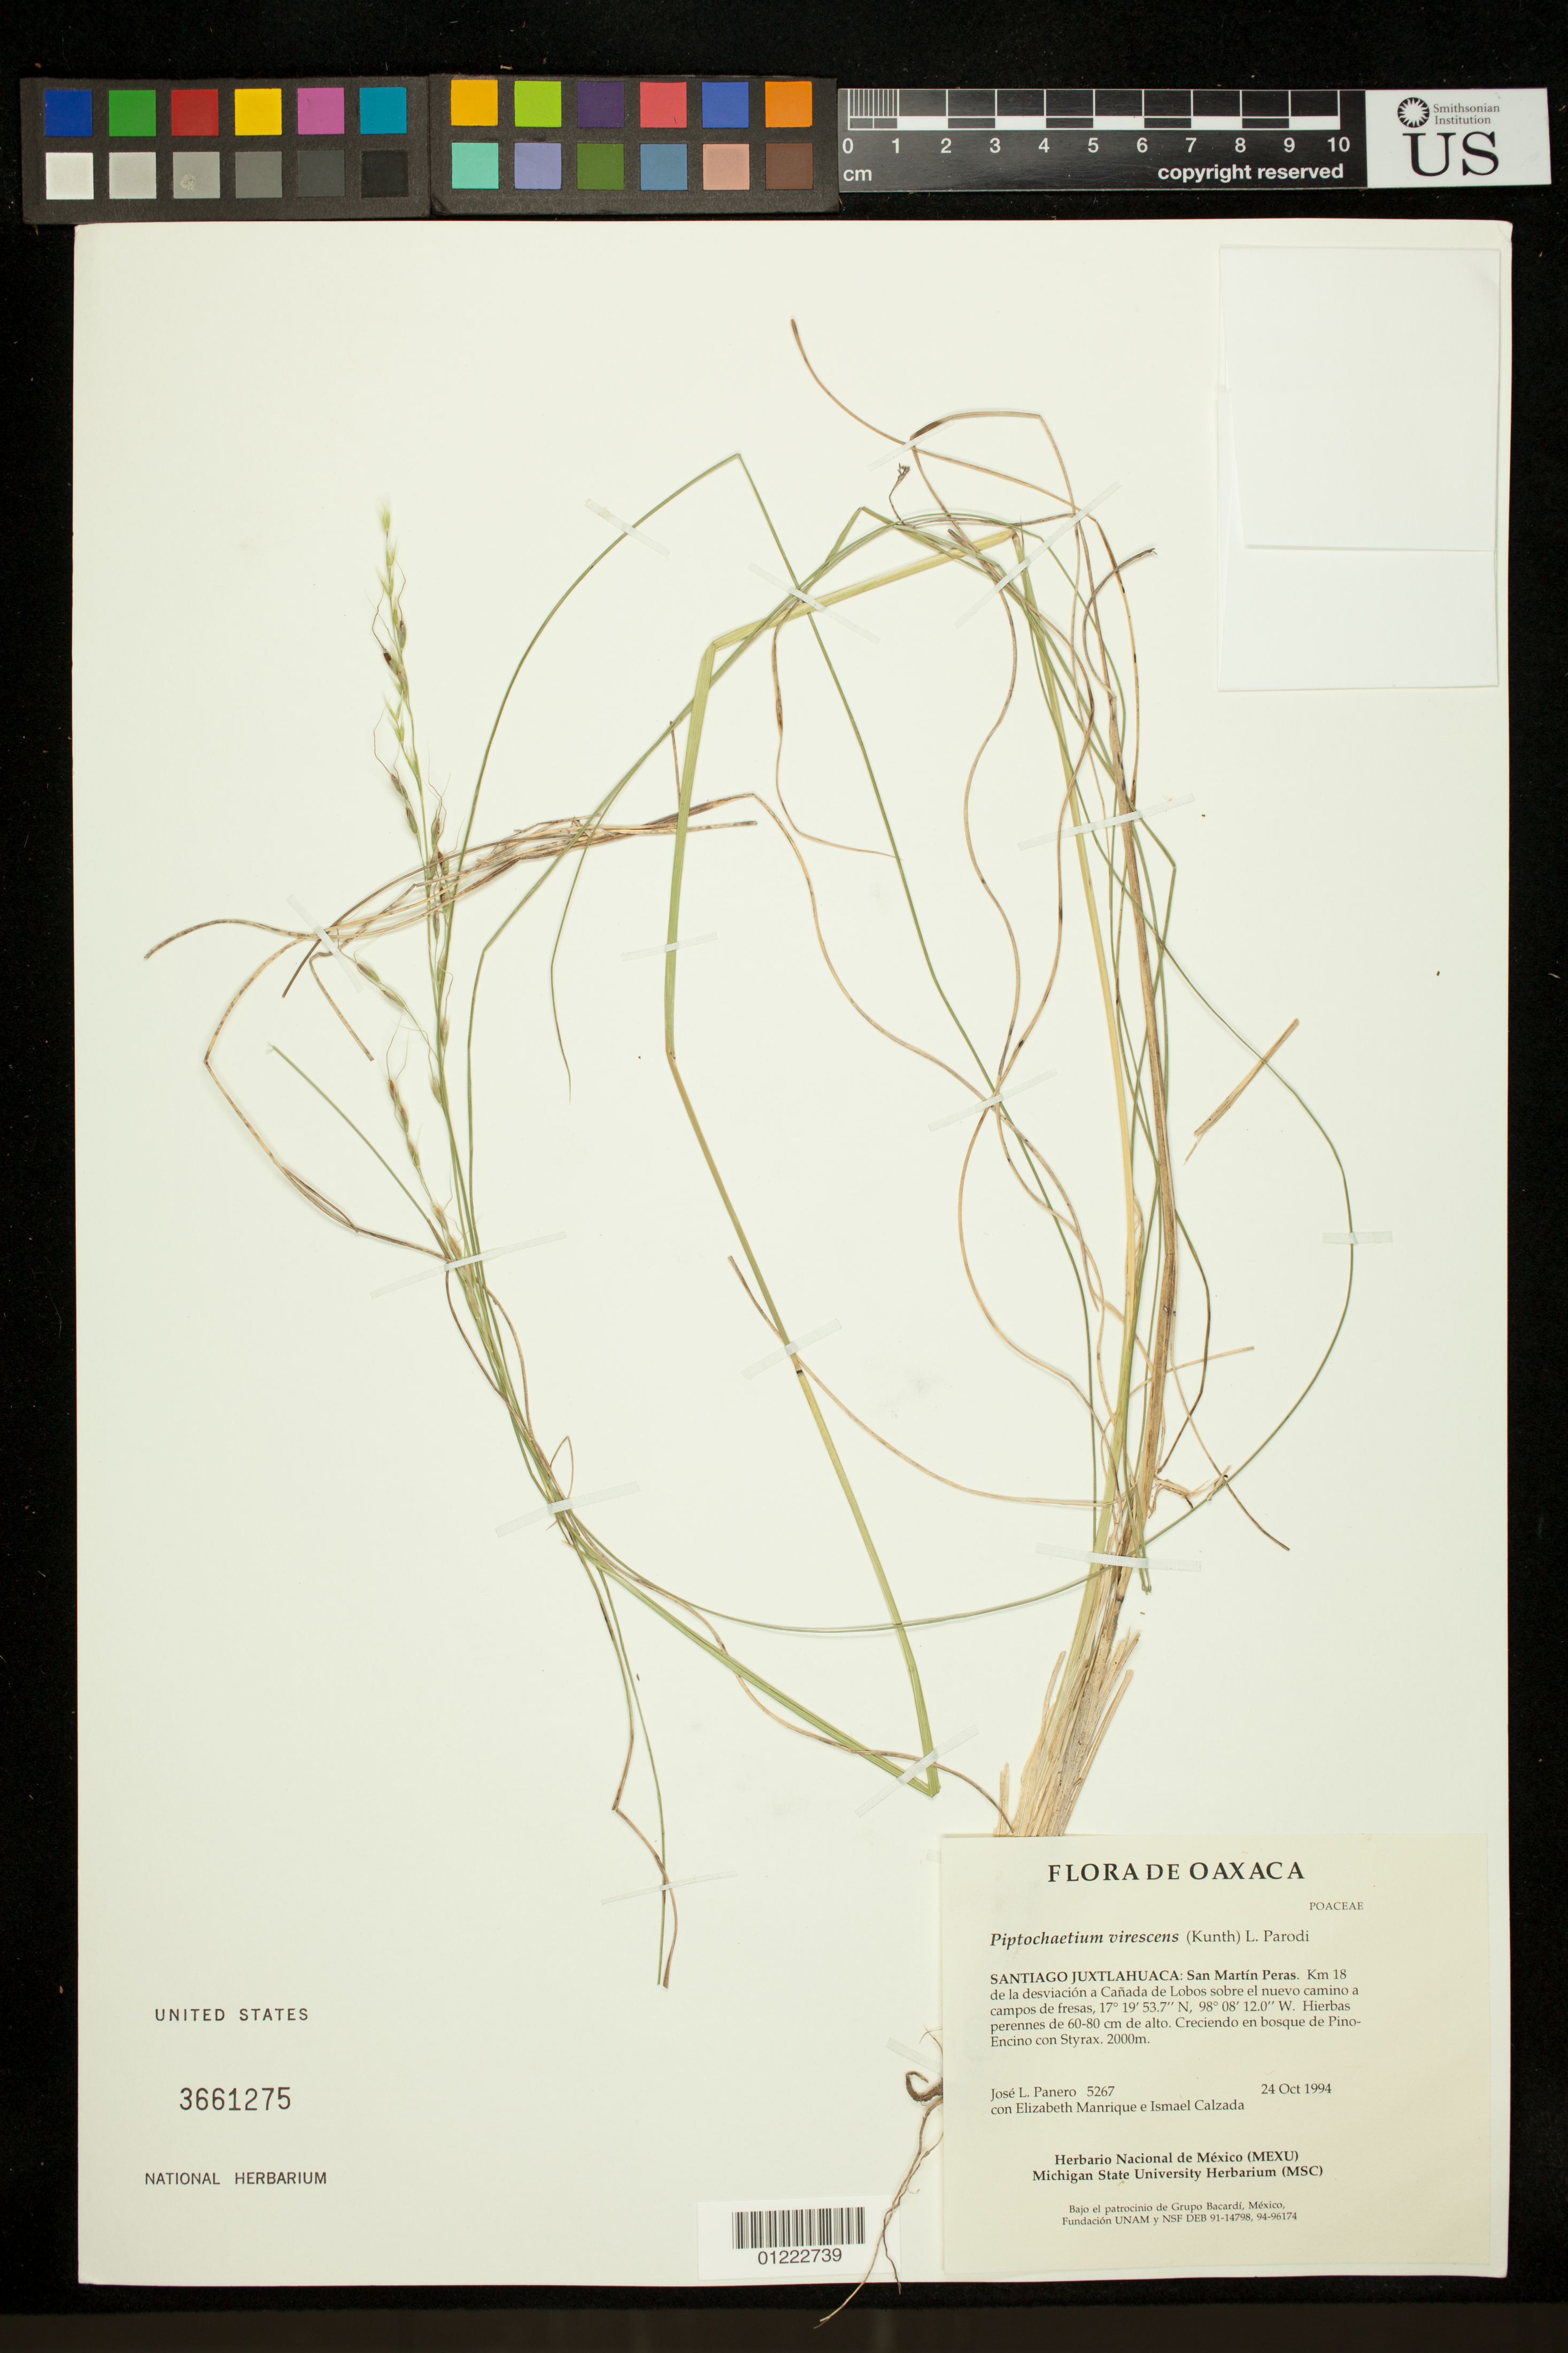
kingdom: Plantae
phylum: Tracheophyta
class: Liliopsida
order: Poales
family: Poaceae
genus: Piptochaetium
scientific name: Piptochaetium virescens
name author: (Kunth) Parodi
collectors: J. L. Panero, E. Manrique & J. I. Calzada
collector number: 5267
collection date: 1994-10-24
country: Mexico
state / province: Oaxaca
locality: Santiago Juxtlahuaca: San Martín Peras. Km 18 de la desviación a Cañada de Lobos sobre el nuevo camino a campos de fresas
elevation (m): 2000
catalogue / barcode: US 3661275